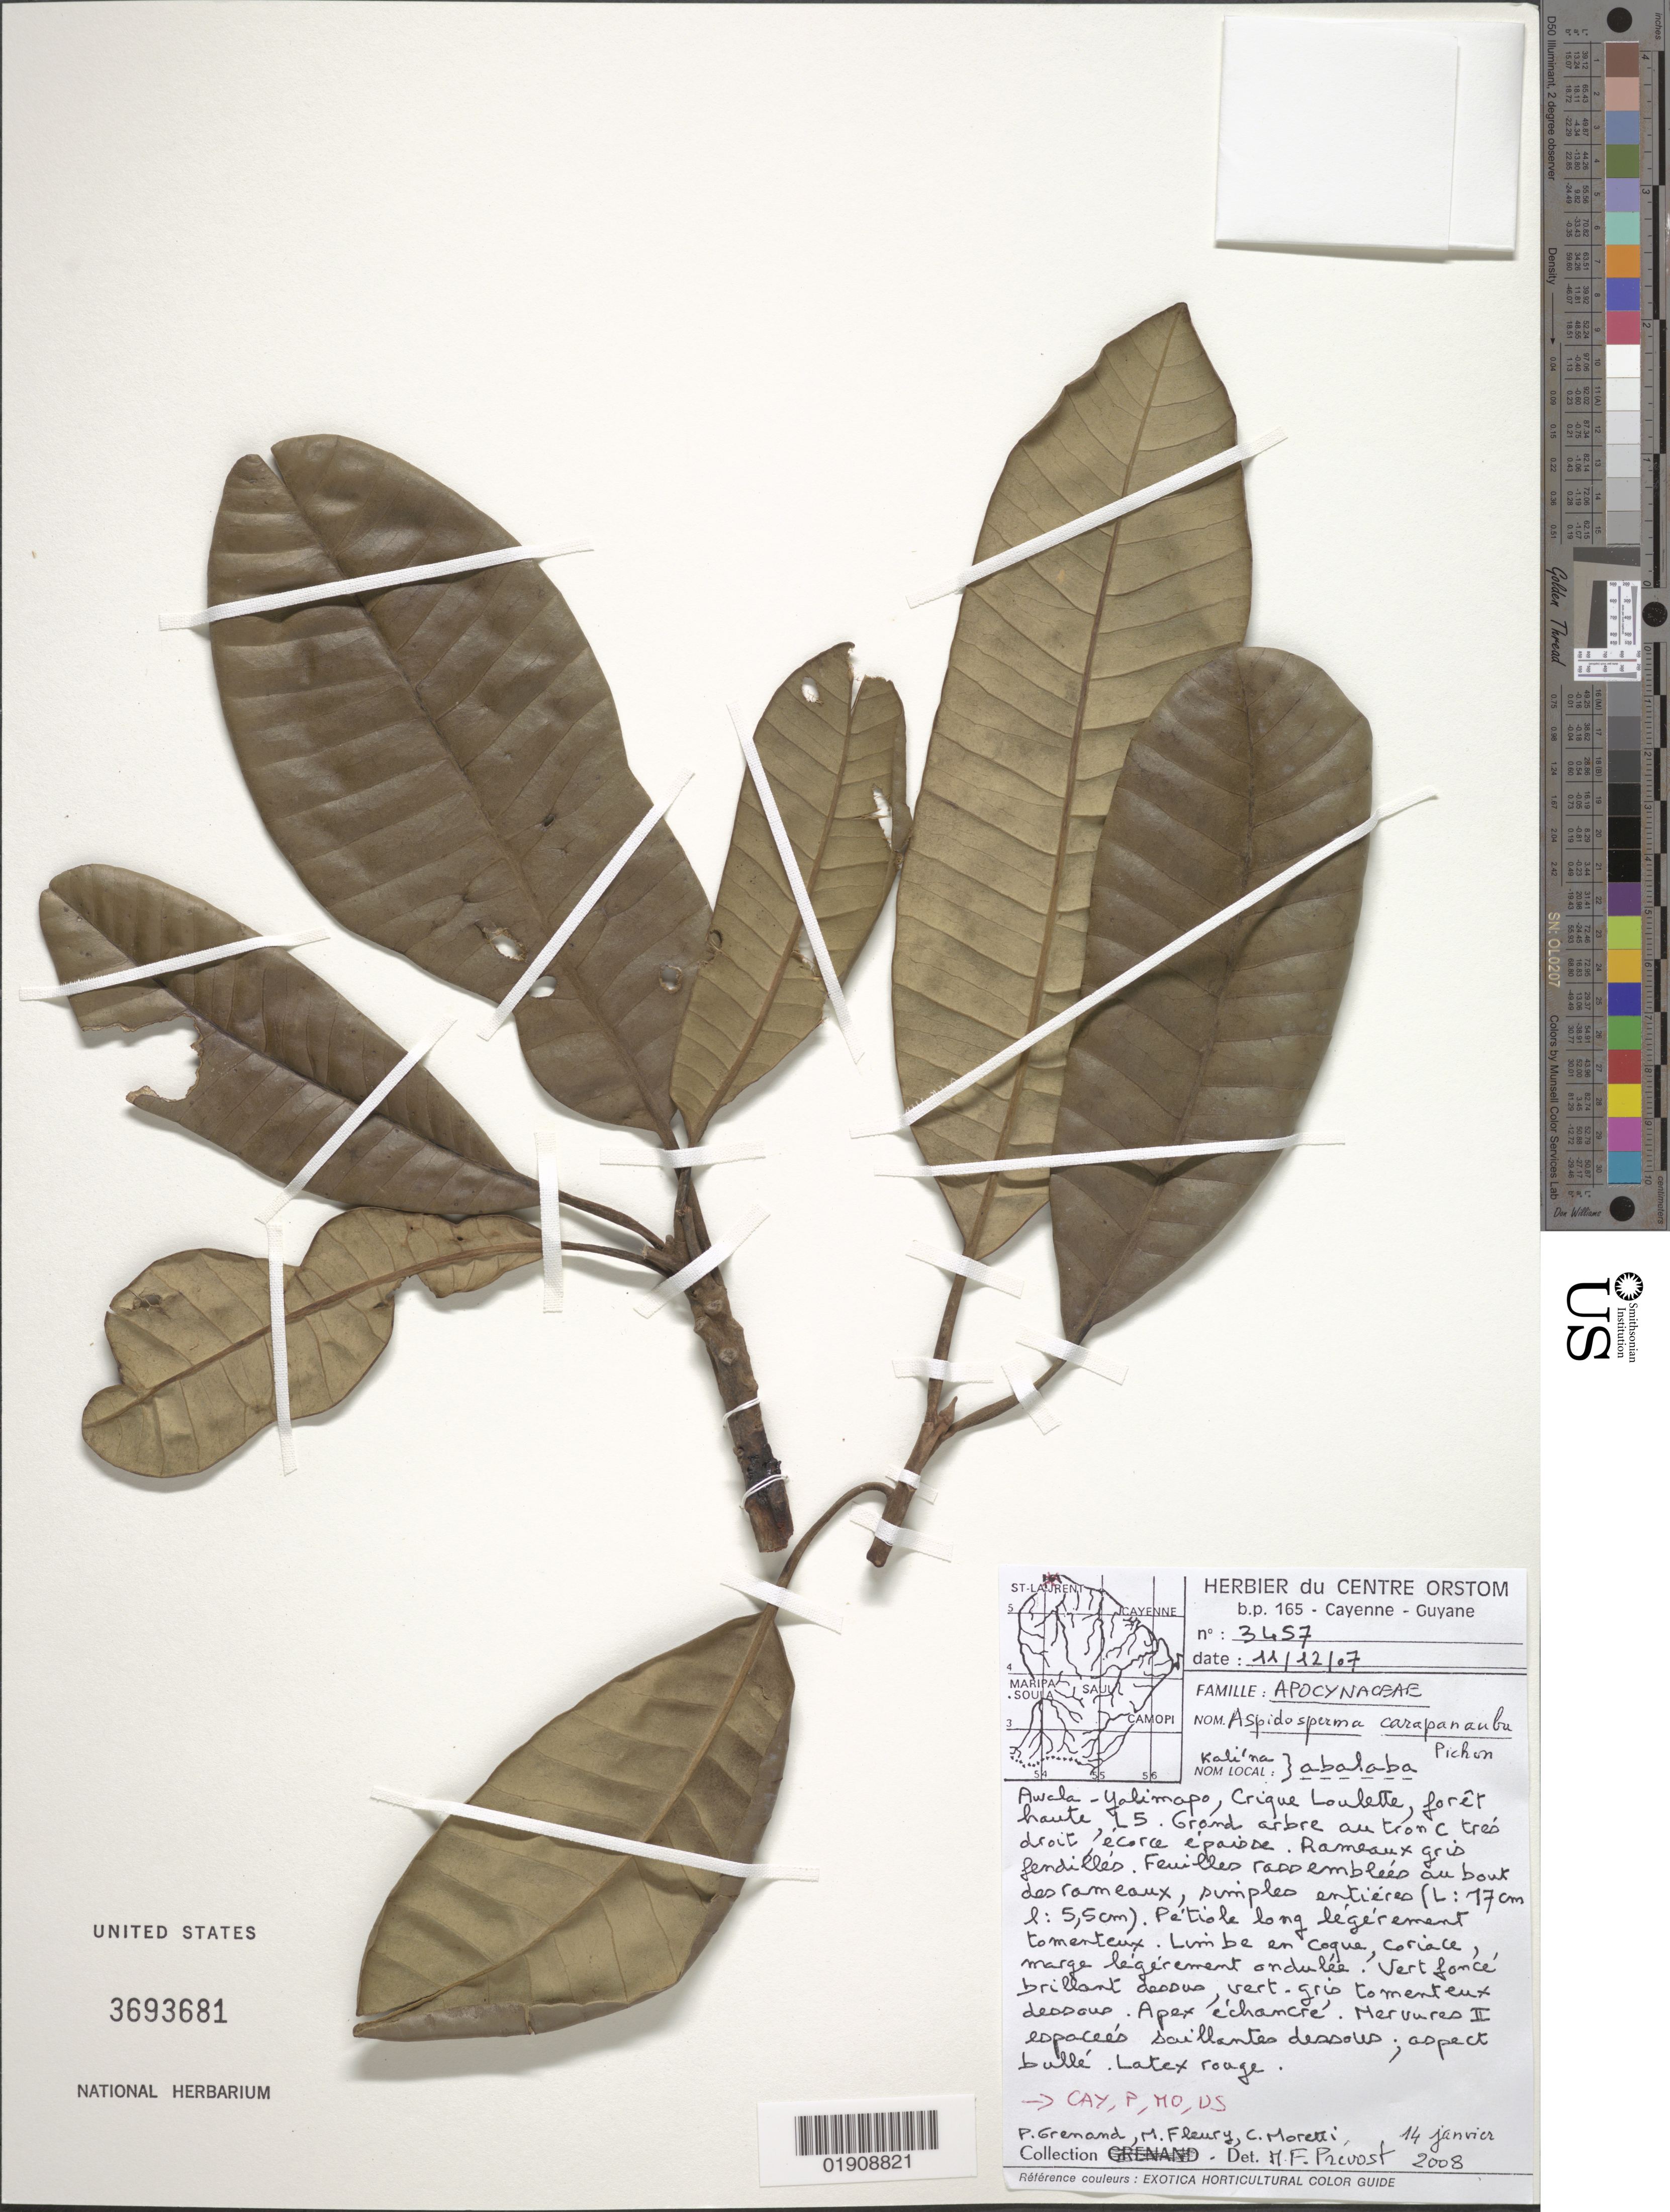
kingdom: Plantae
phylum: Tracheophyta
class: Magnoliopsida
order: Gentianales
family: Apocynaceae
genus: Aspidosperma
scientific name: Aspidosperma carapanauba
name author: Pichon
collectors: P. Grenand, M. Fleury & C. Moretti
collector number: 3457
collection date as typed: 11 December 2007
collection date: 2007-12-11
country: French Guiana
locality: Awala - Yalimapo, Crique Loulette, forest haute, H8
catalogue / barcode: US 3693681